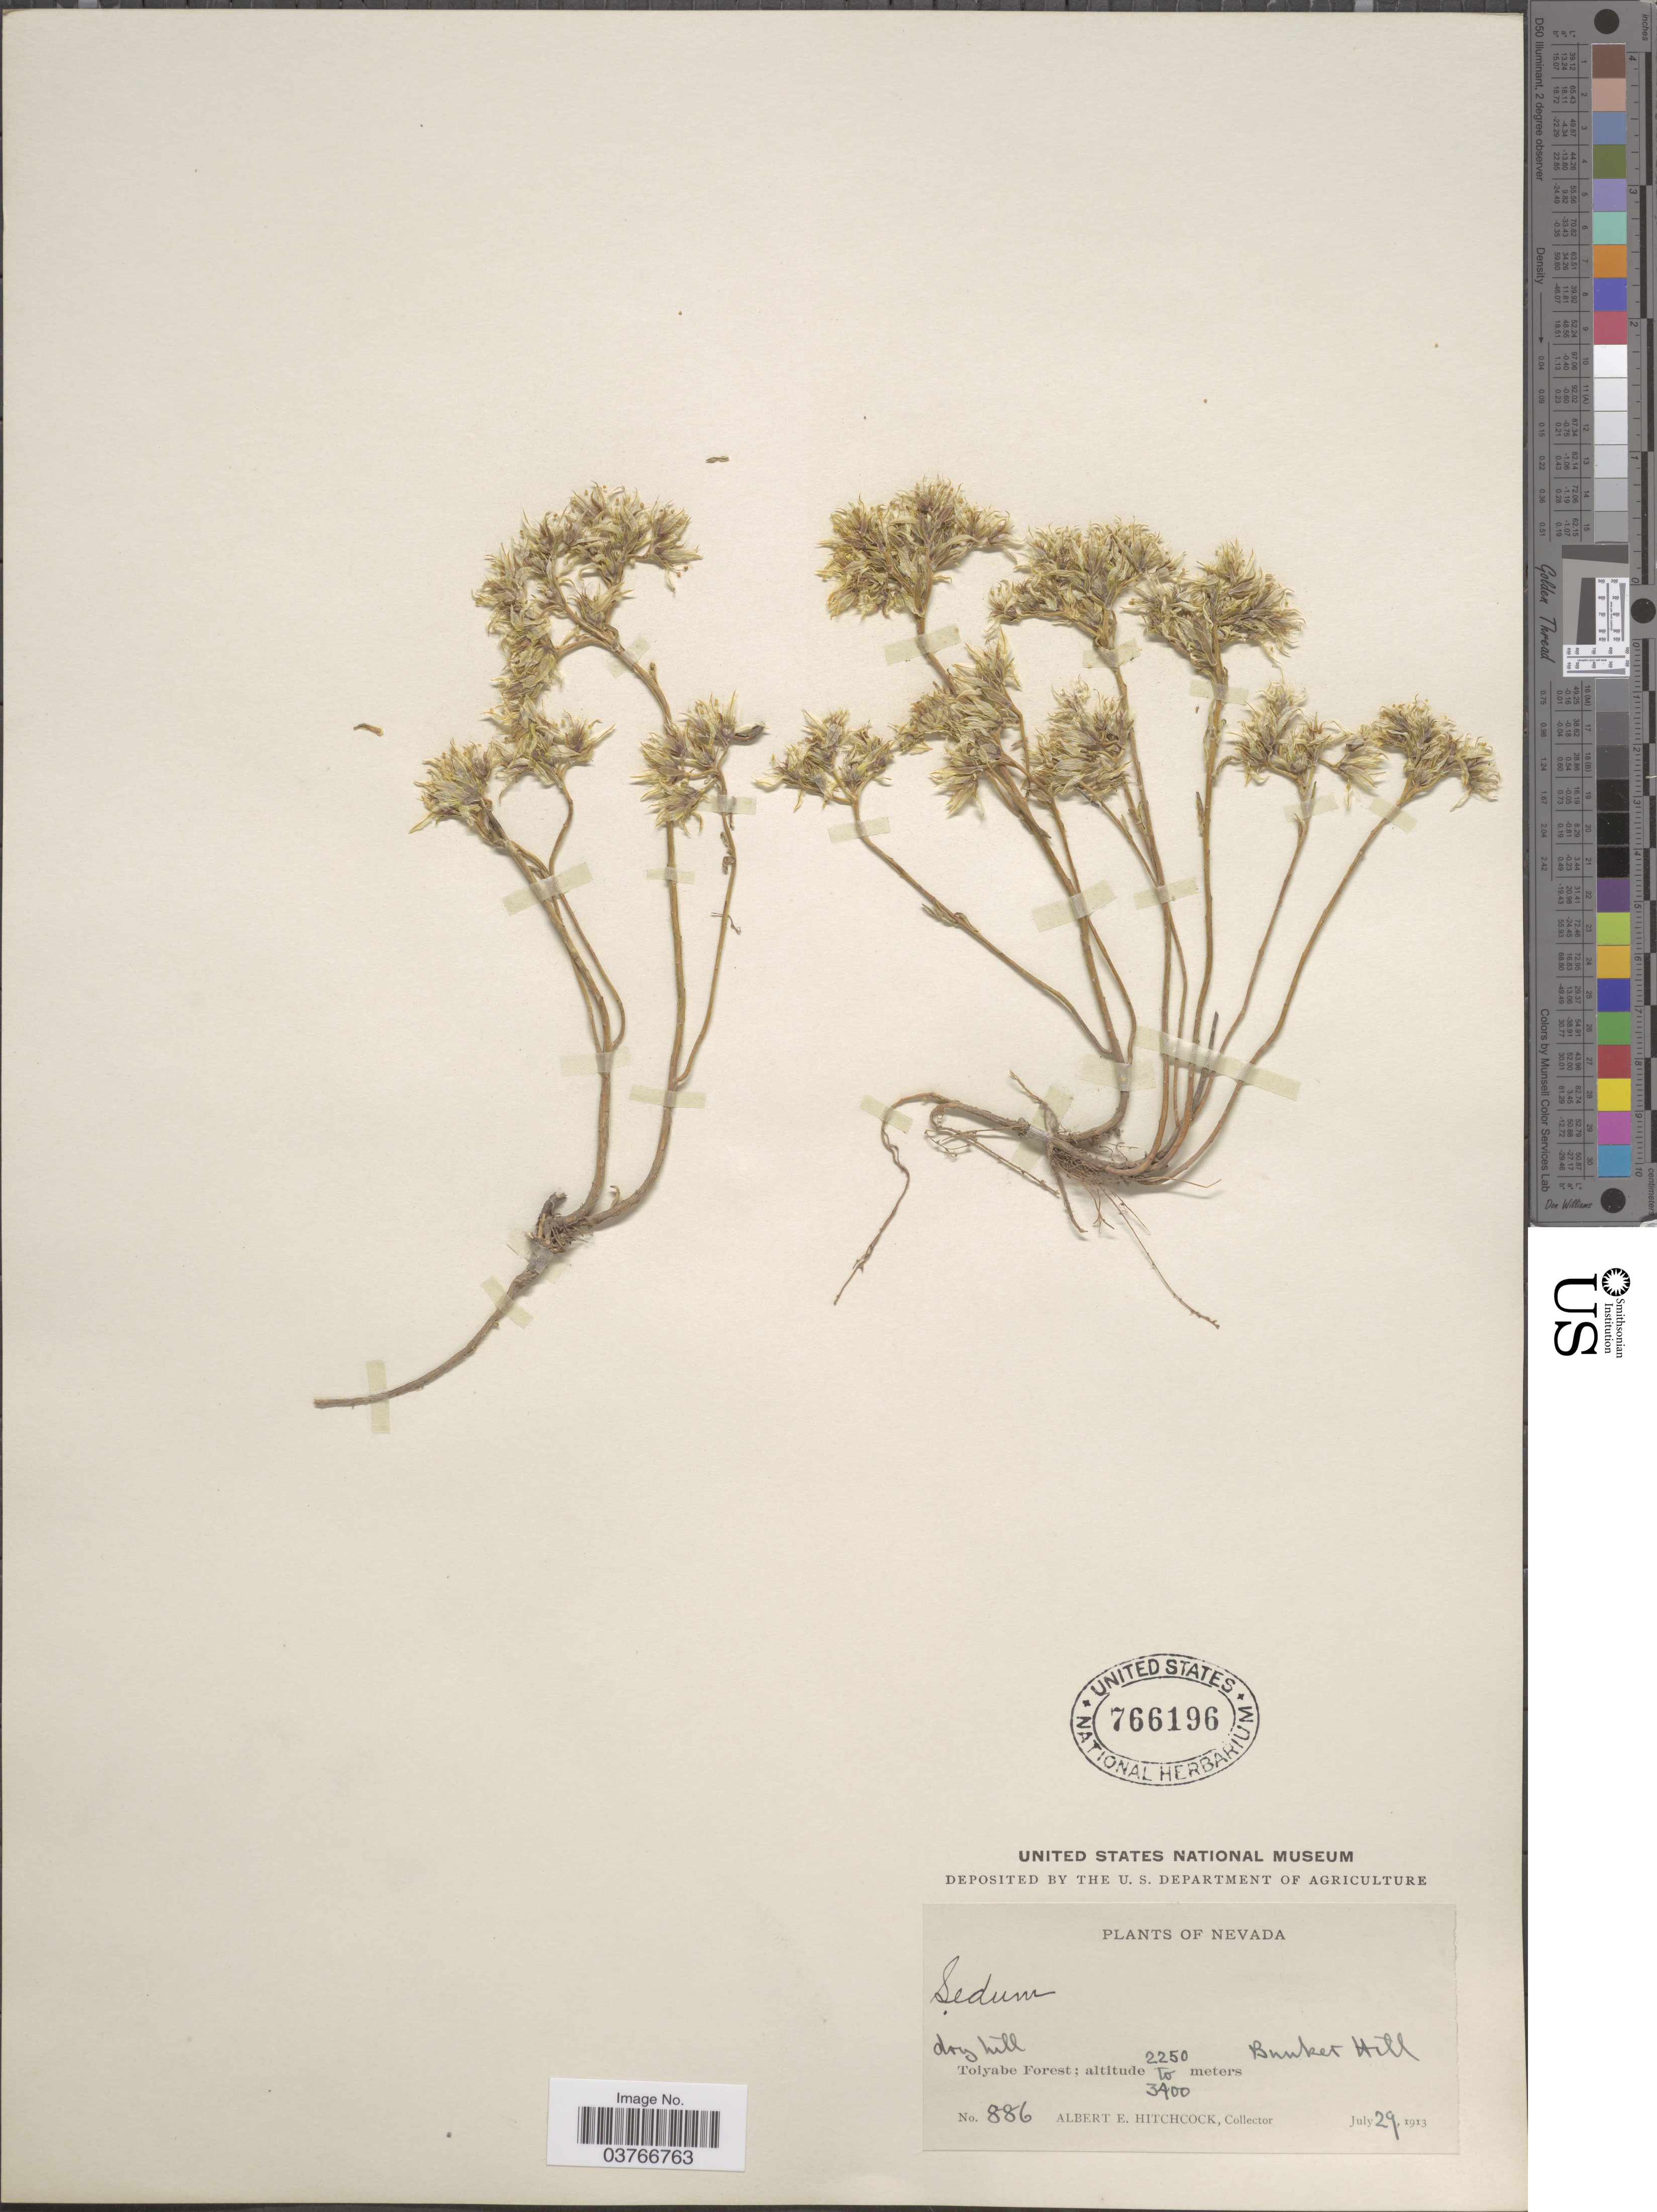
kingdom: Plantae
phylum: Tracheophyta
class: Magnoliopsida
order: Saxifragales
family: Crassulaceae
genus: Sedum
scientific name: Sedum sp.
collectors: A. Hitchcock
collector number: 886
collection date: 1913-07-29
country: United States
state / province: Nevada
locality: Toiyabe Forest. Bunker Hill.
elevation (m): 2250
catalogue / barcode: US 766196